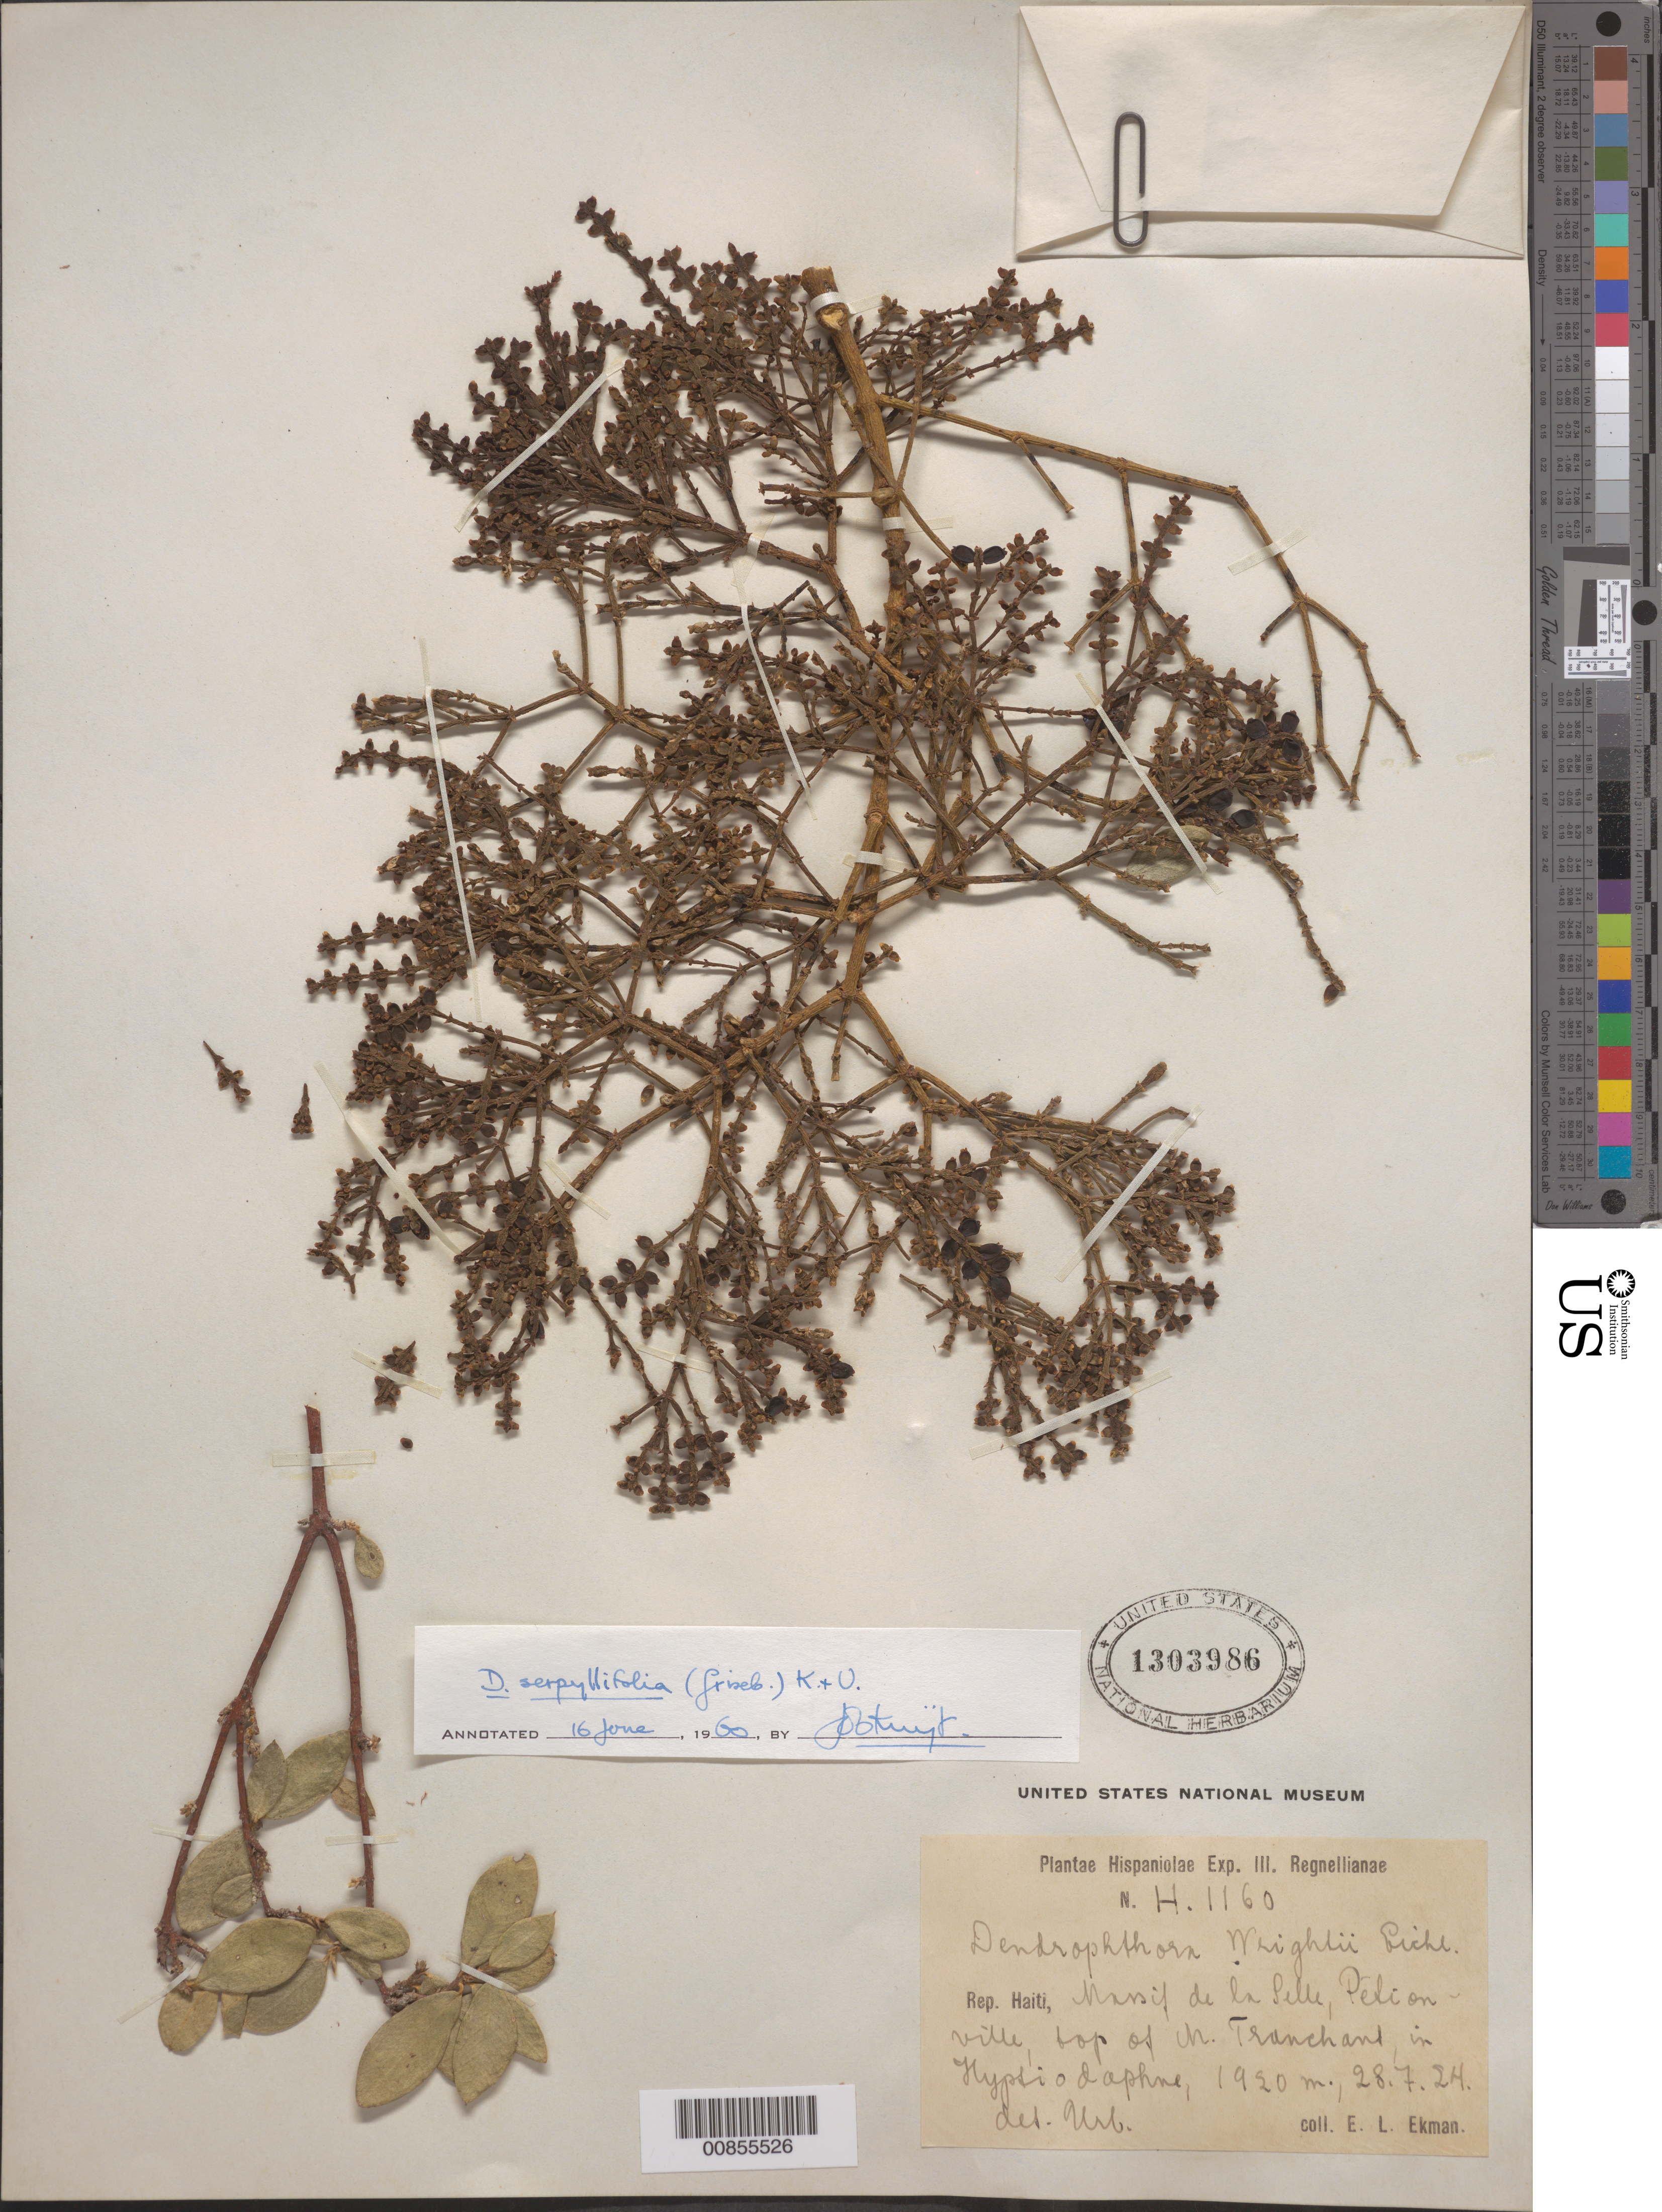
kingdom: Plantae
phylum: Tracheophyta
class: Magnoliopsida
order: Santalales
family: Viscaceae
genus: Dendrophthora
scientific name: Dendrophthora serpyllifolia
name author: (Griseb.) Krug & Urb.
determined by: Kuijt, Job, (CANADA)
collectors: E. L. Ekman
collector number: H 1160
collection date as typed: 28 Jul 1924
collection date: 1924-07-28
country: Haiti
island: Hispaniola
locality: Massif de la Selle, Pétionville, top of M. Tranchant.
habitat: In Hyptiodaphne.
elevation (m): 1920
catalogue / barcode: US 1303986